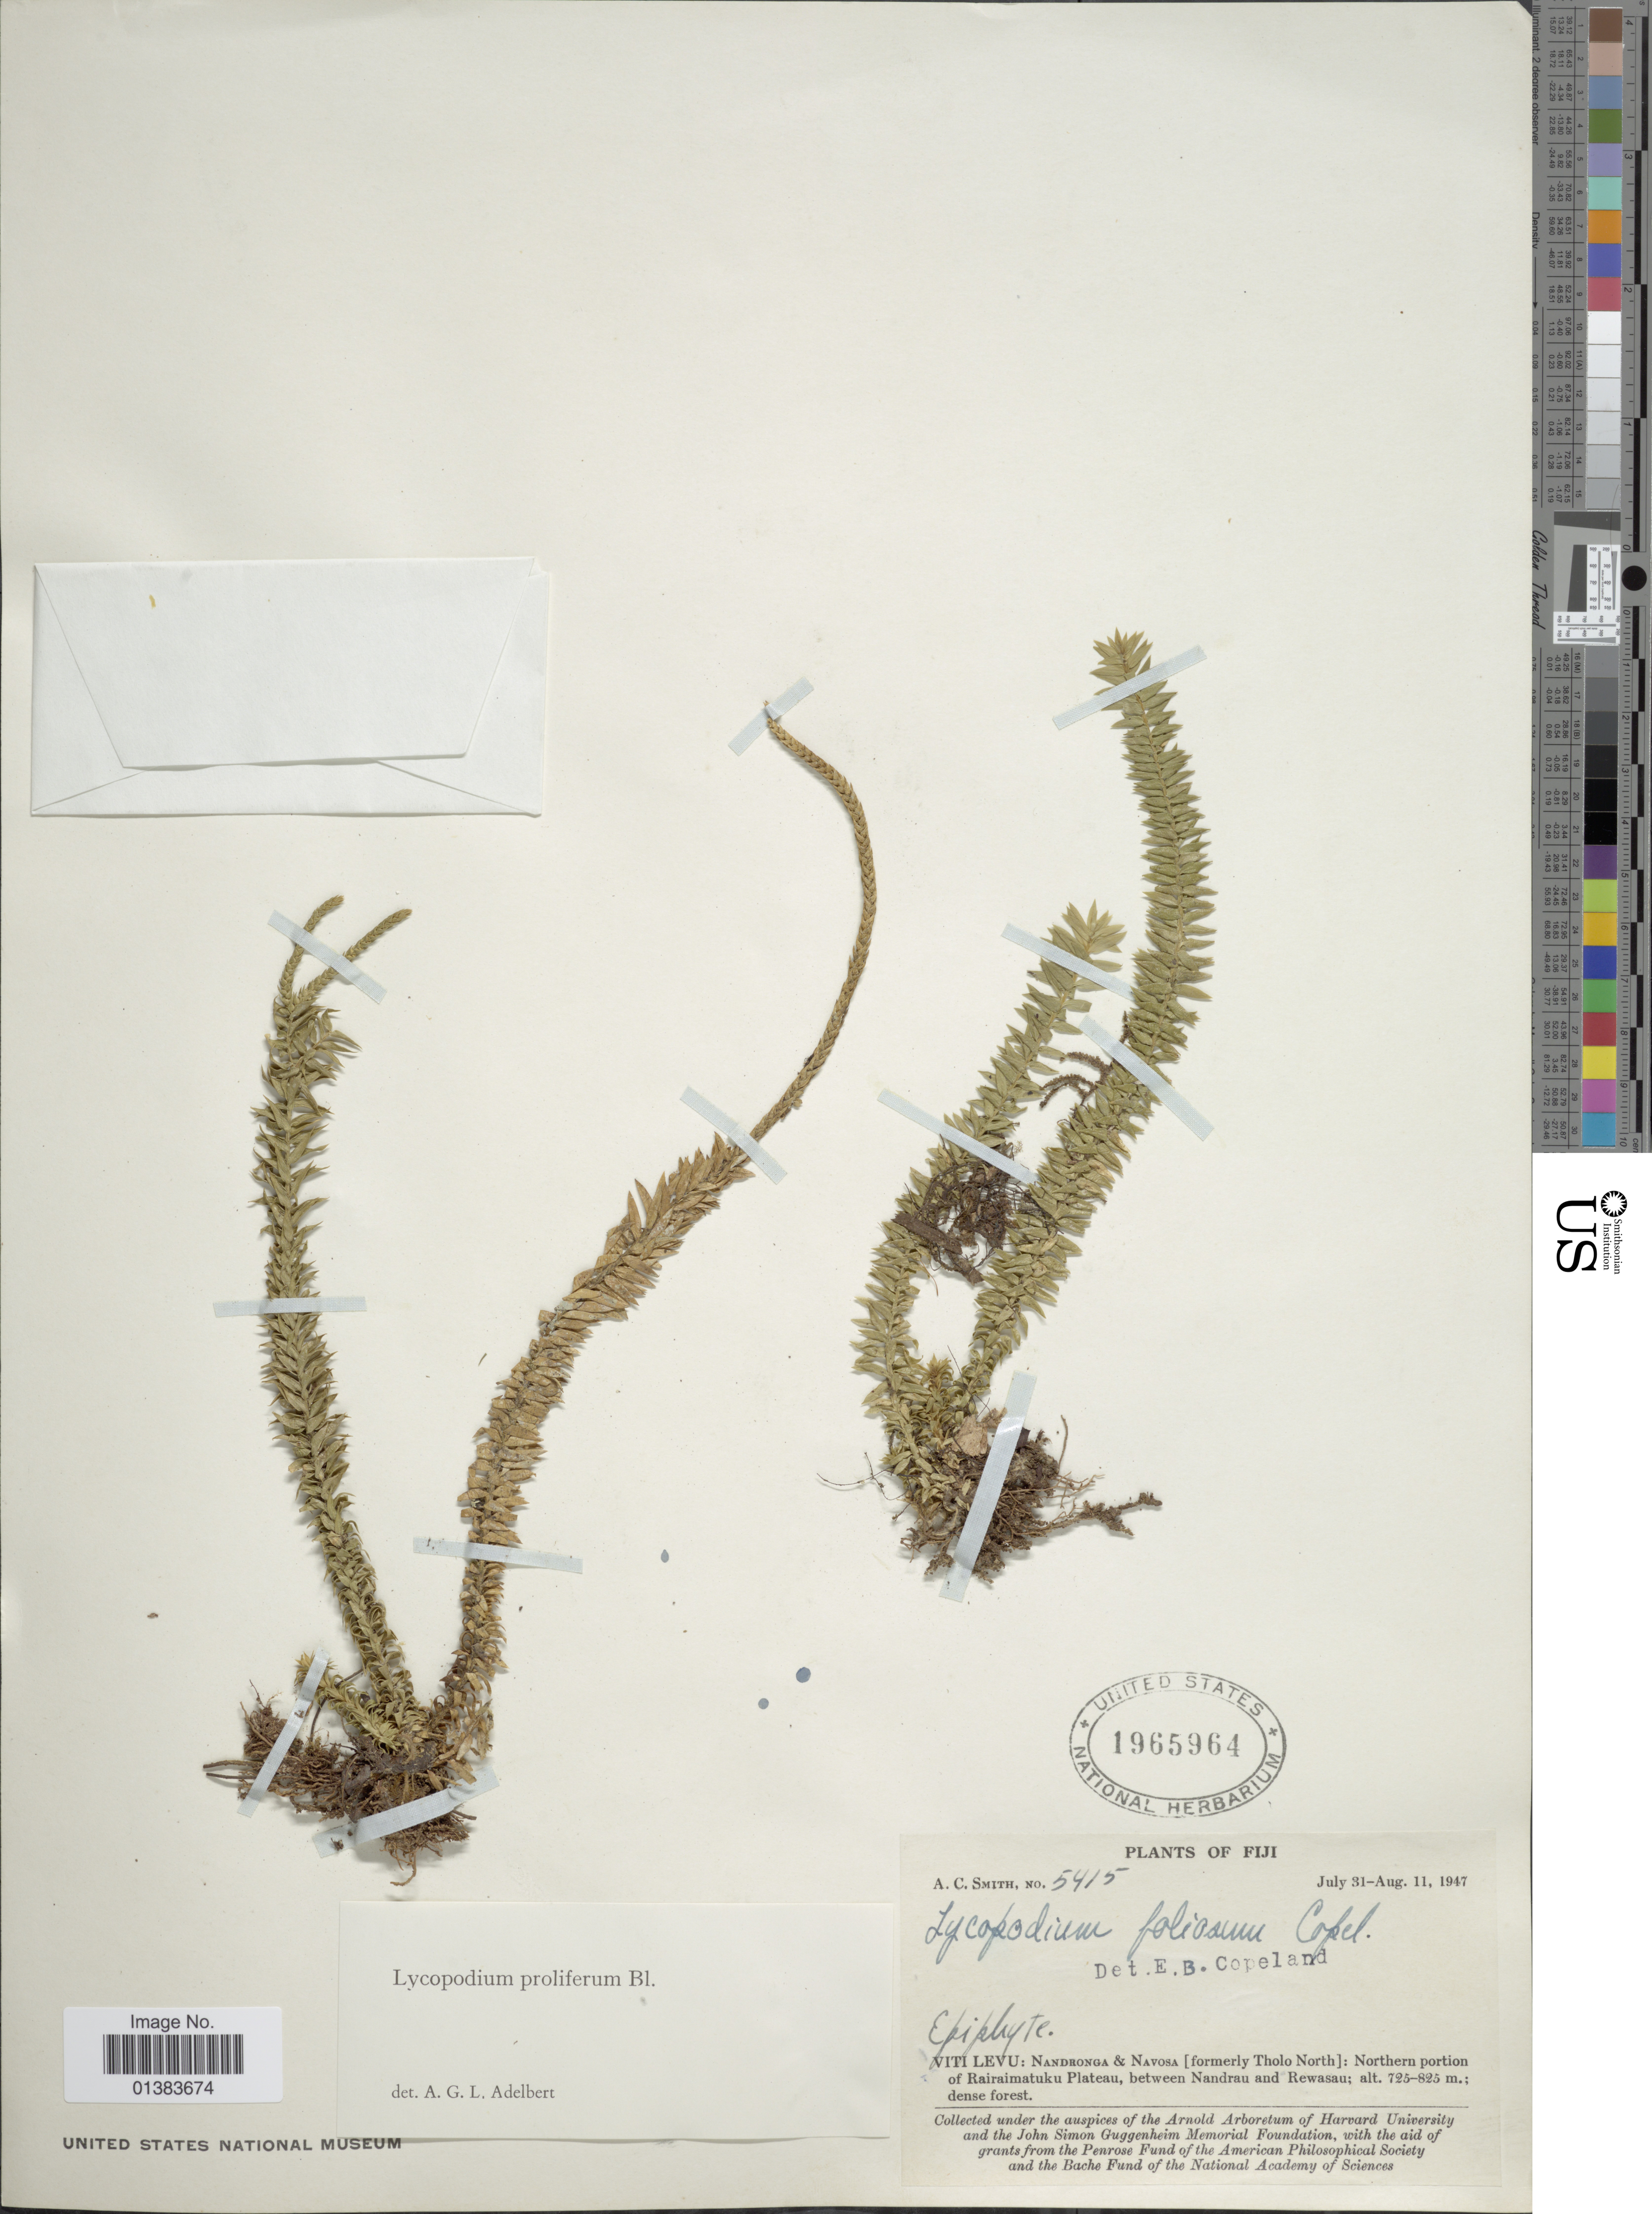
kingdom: Plantae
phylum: Tracheophyta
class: Lycopodiopsida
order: Lycopodiales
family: Lycopodiaceae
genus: Phlegmariurus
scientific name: Phlegmariurus foliosus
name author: (Copel.) A. R. Field & Bostock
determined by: Field, A. R.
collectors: A. C. Smith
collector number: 5415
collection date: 1947-07-31/1947-08-11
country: Fiji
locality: Viti Levu: Nandronga & Navosa [formerly Tholo North]: Northern portion of Rairaimatuku Plateau, between Nandrau and Rewasau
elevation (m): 725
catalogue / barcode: US 1965964